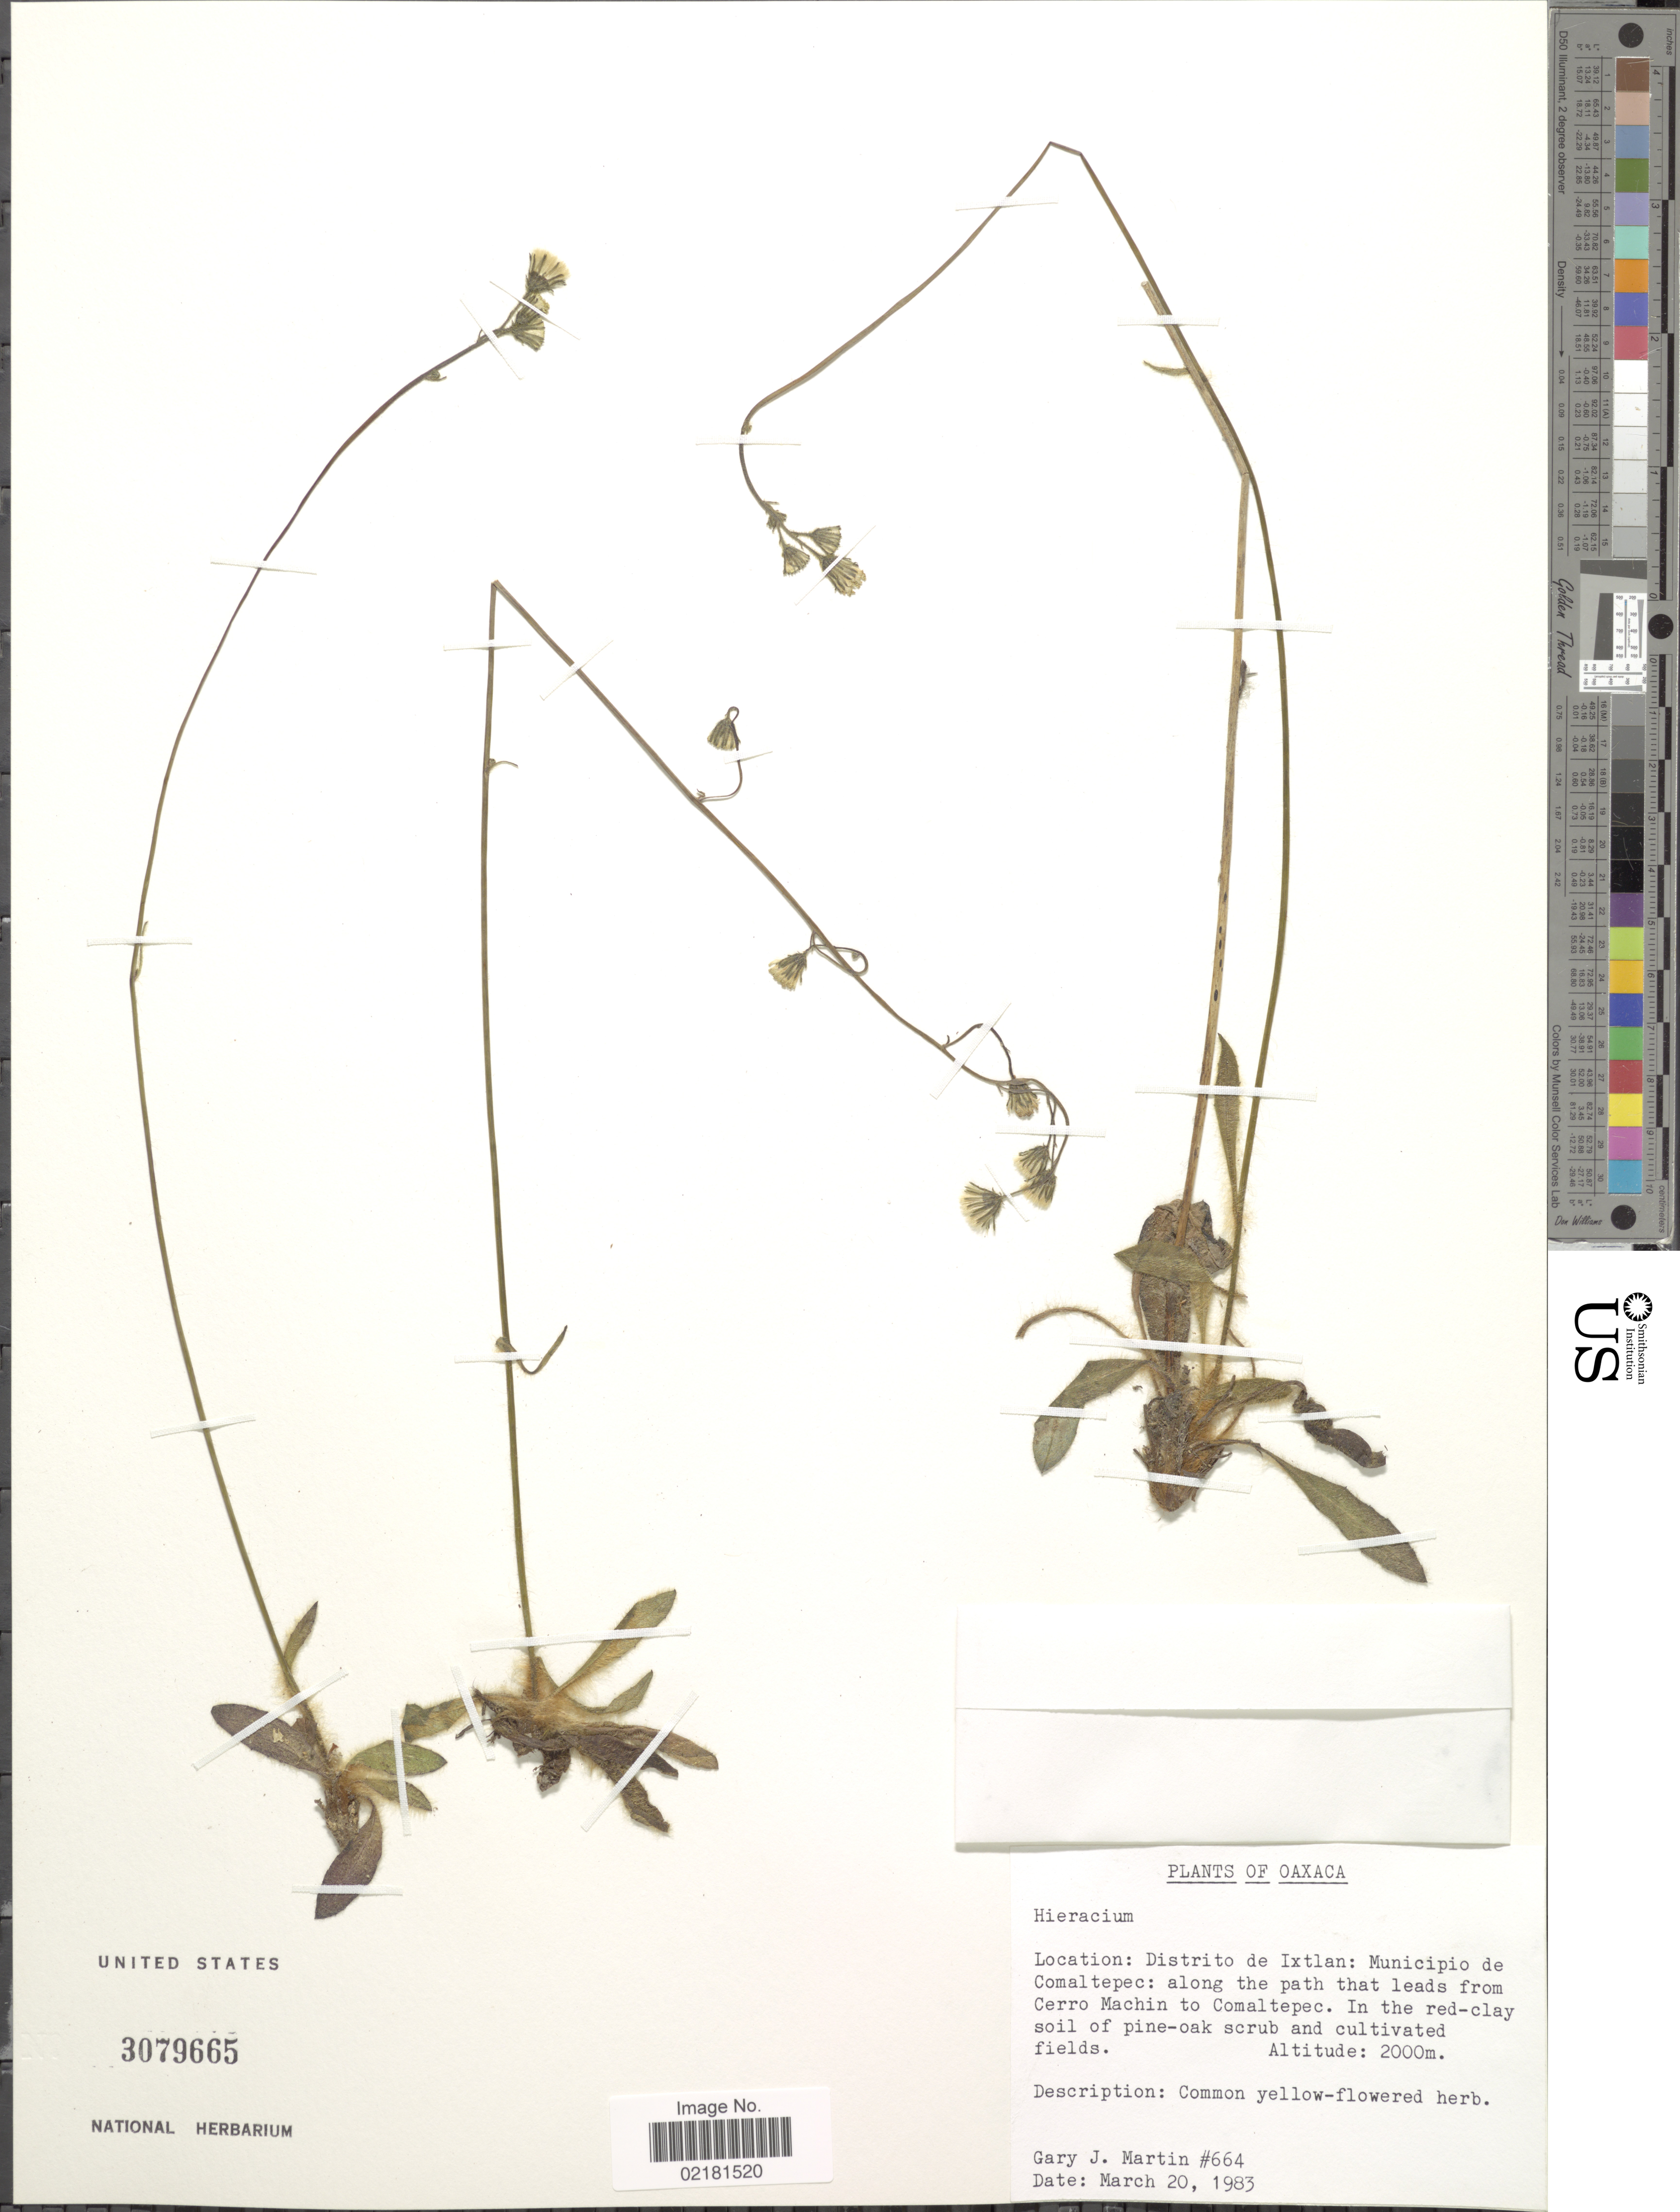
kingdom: Plantae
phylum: Tracheophyta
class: Magnoliopsida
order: Asterales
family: Asteraceae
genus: Hieracium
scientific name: Hieracium repandulare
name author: Druce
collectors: G. J. Martin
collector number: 664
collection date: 1983-03-20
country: Mexico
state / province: Oaxaca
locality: Distrito de Ixtlan: Municipio de Comaltepec: along the path that leads from Cerro Machin to Comaltepec, in the red-clay soil of pine-oak scurb and cultivated fields.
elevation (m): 2000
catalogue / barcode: US 3079665